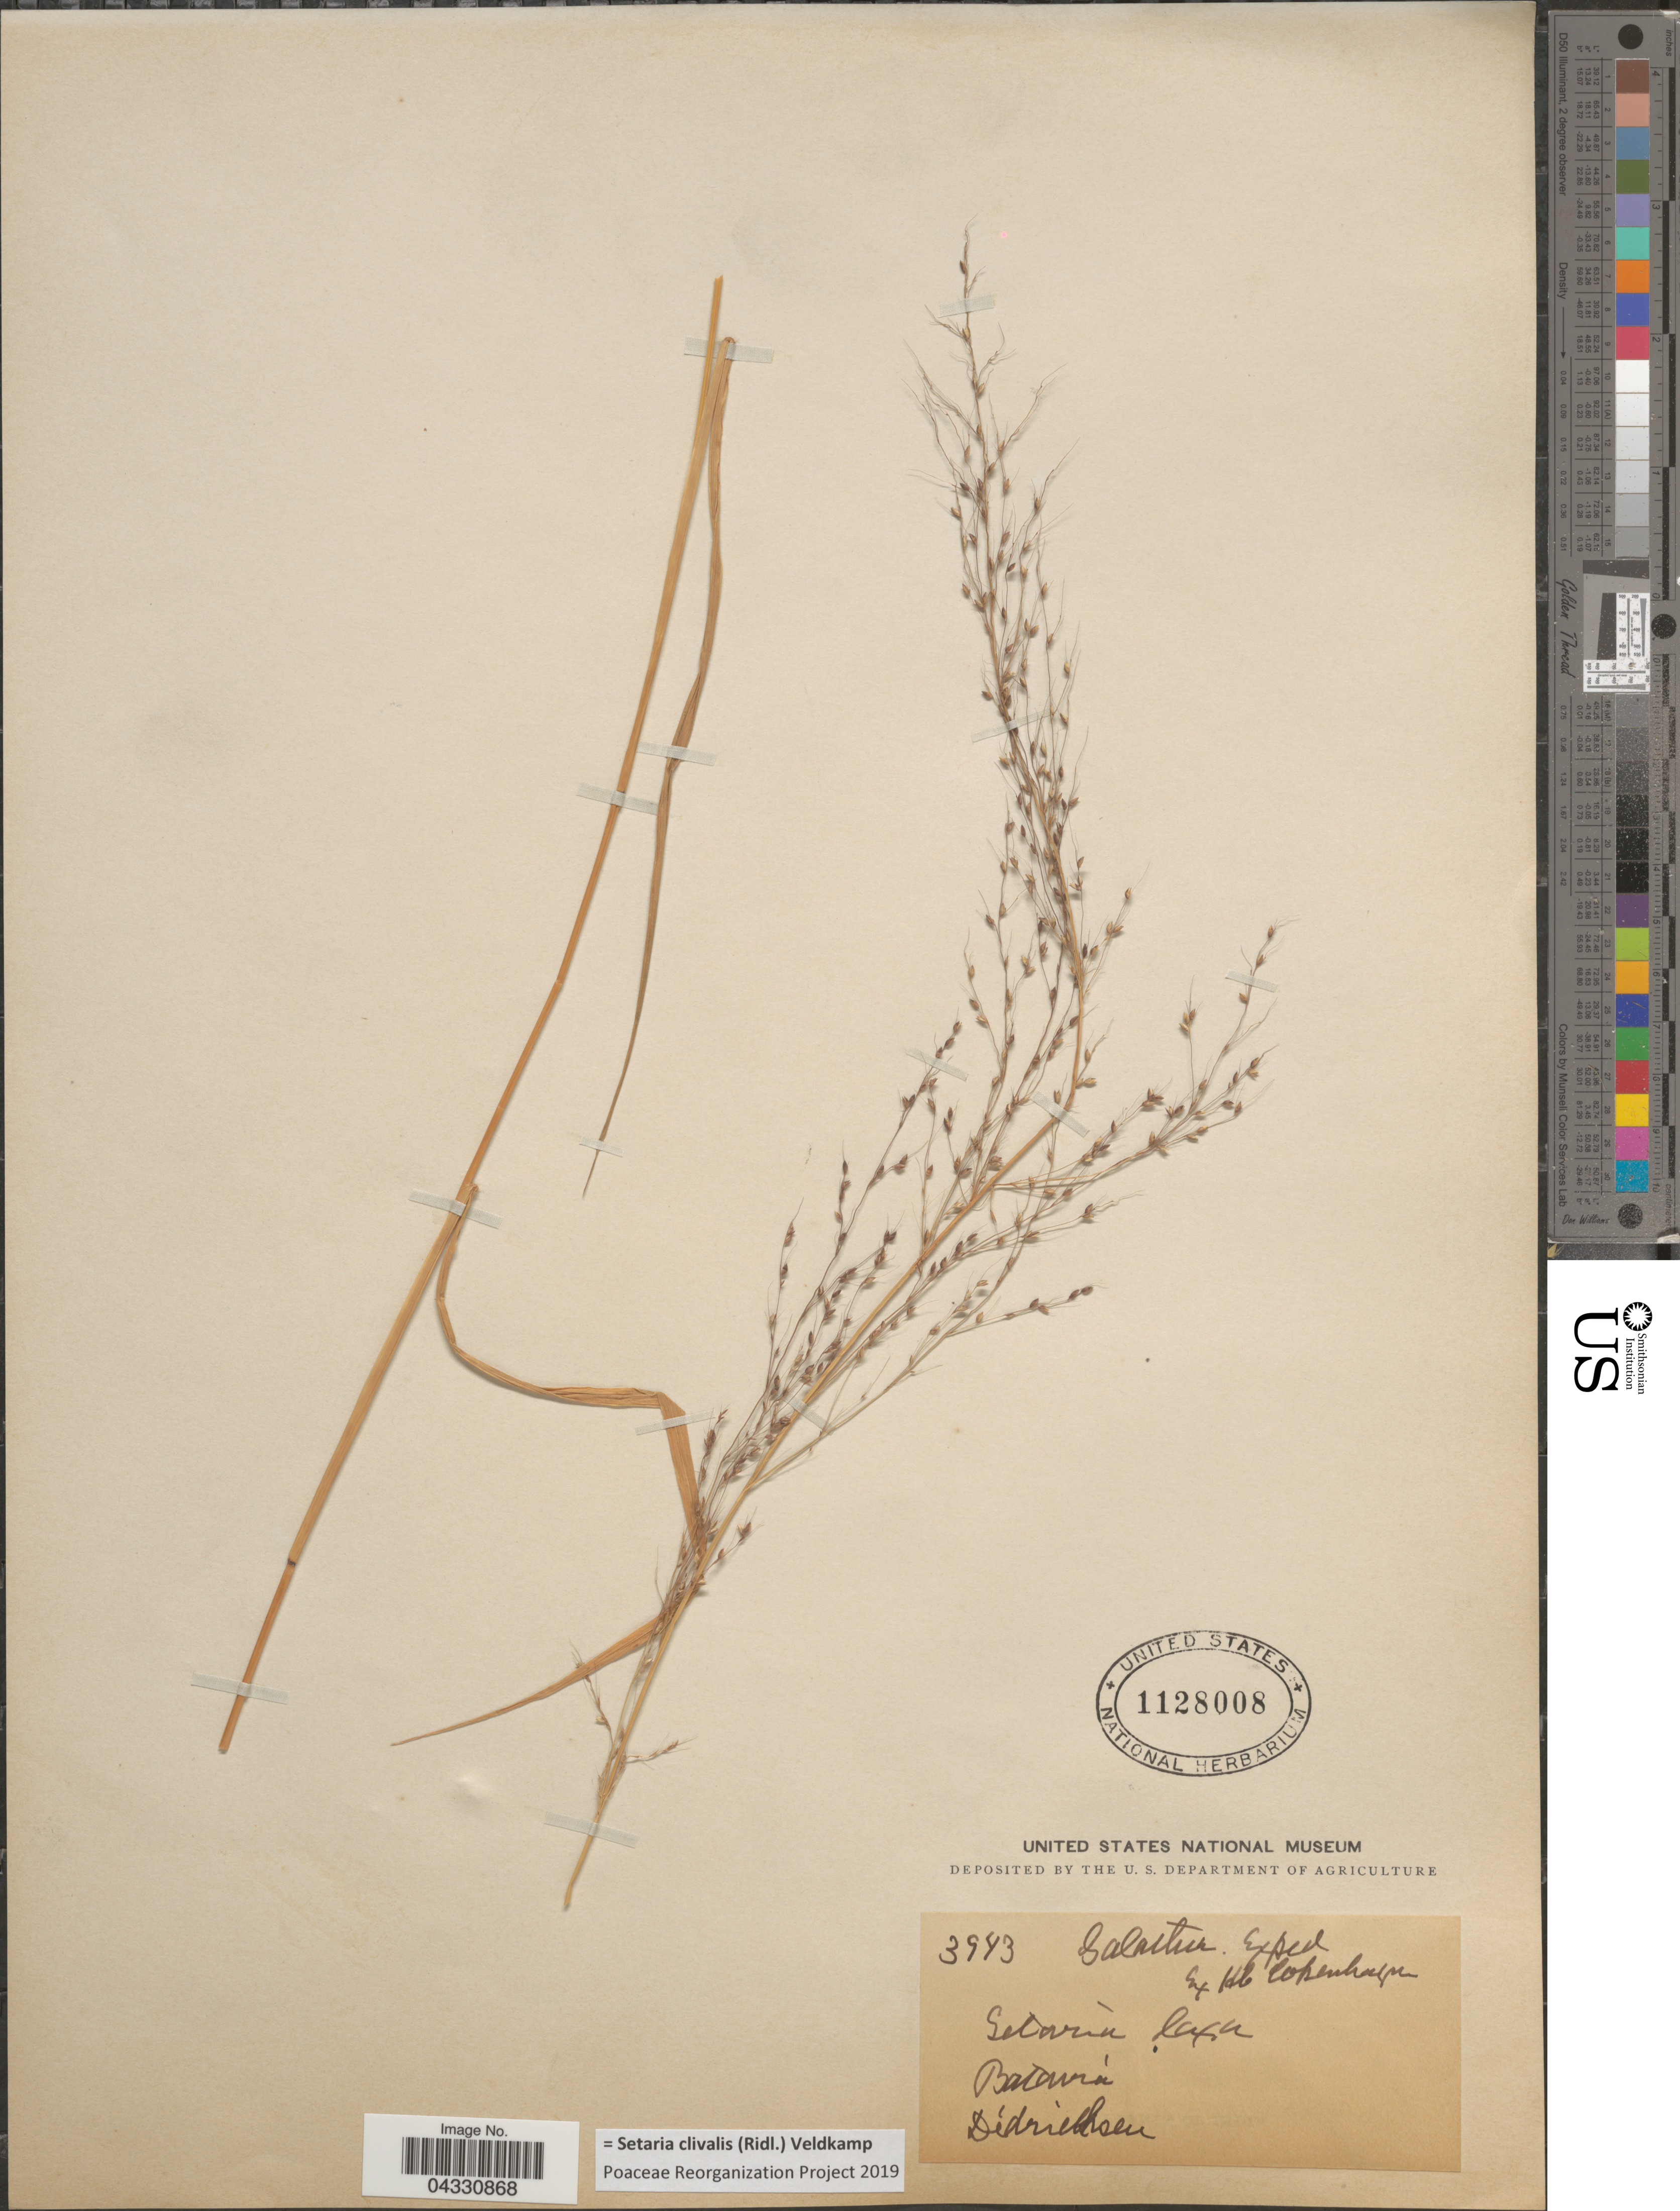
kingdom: Plantae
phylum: Tracheophyta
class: Liliopsida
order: Poales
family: Poaceae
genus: Setaria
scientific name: Setaria clivalis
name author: (Ridl.) Veldkamp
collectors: Diedrichsen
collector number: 3943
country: Indonesia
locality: Batavia.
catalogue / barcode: US 1128008